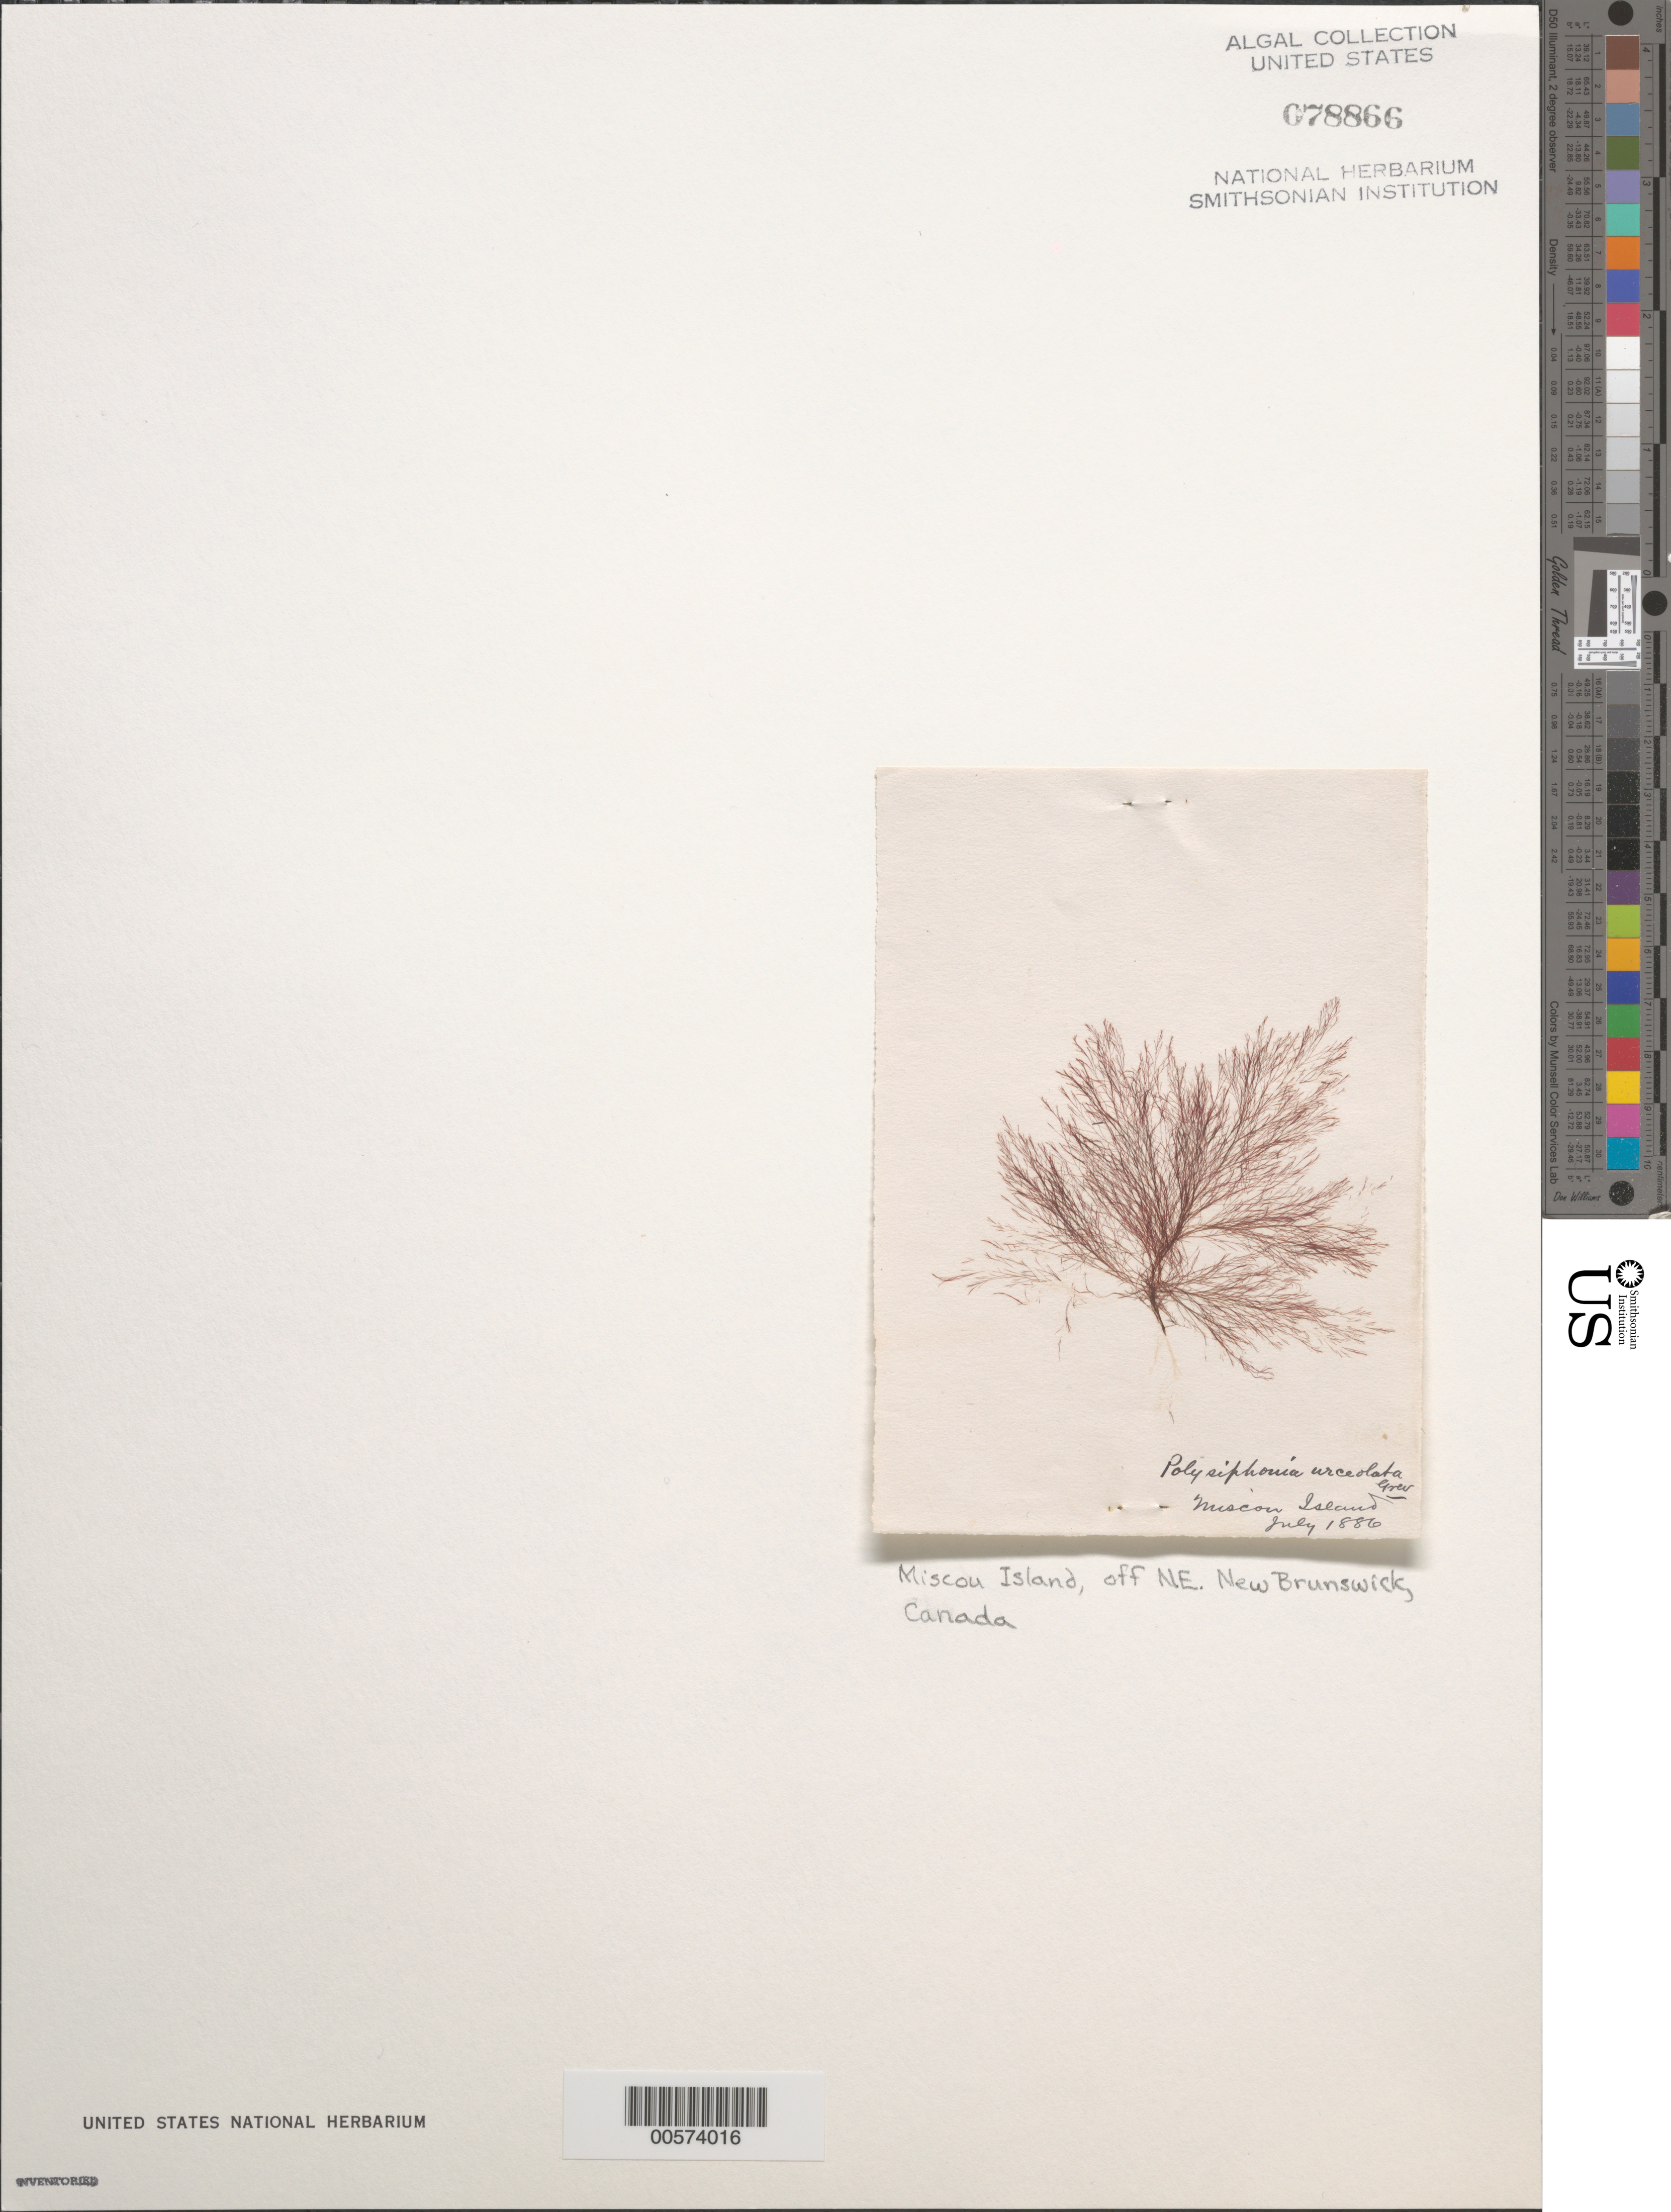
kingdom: Plantae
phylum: Rhodophyta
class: Florideophyceae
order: Ceramiales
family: Rhodomelaceae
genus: Polysiphonia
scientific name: Polysiphonia urceolata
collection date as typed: Jul 1886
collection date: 1886-07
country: Canada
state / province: New Brunswick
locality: Miscou island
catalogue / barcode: US 78866